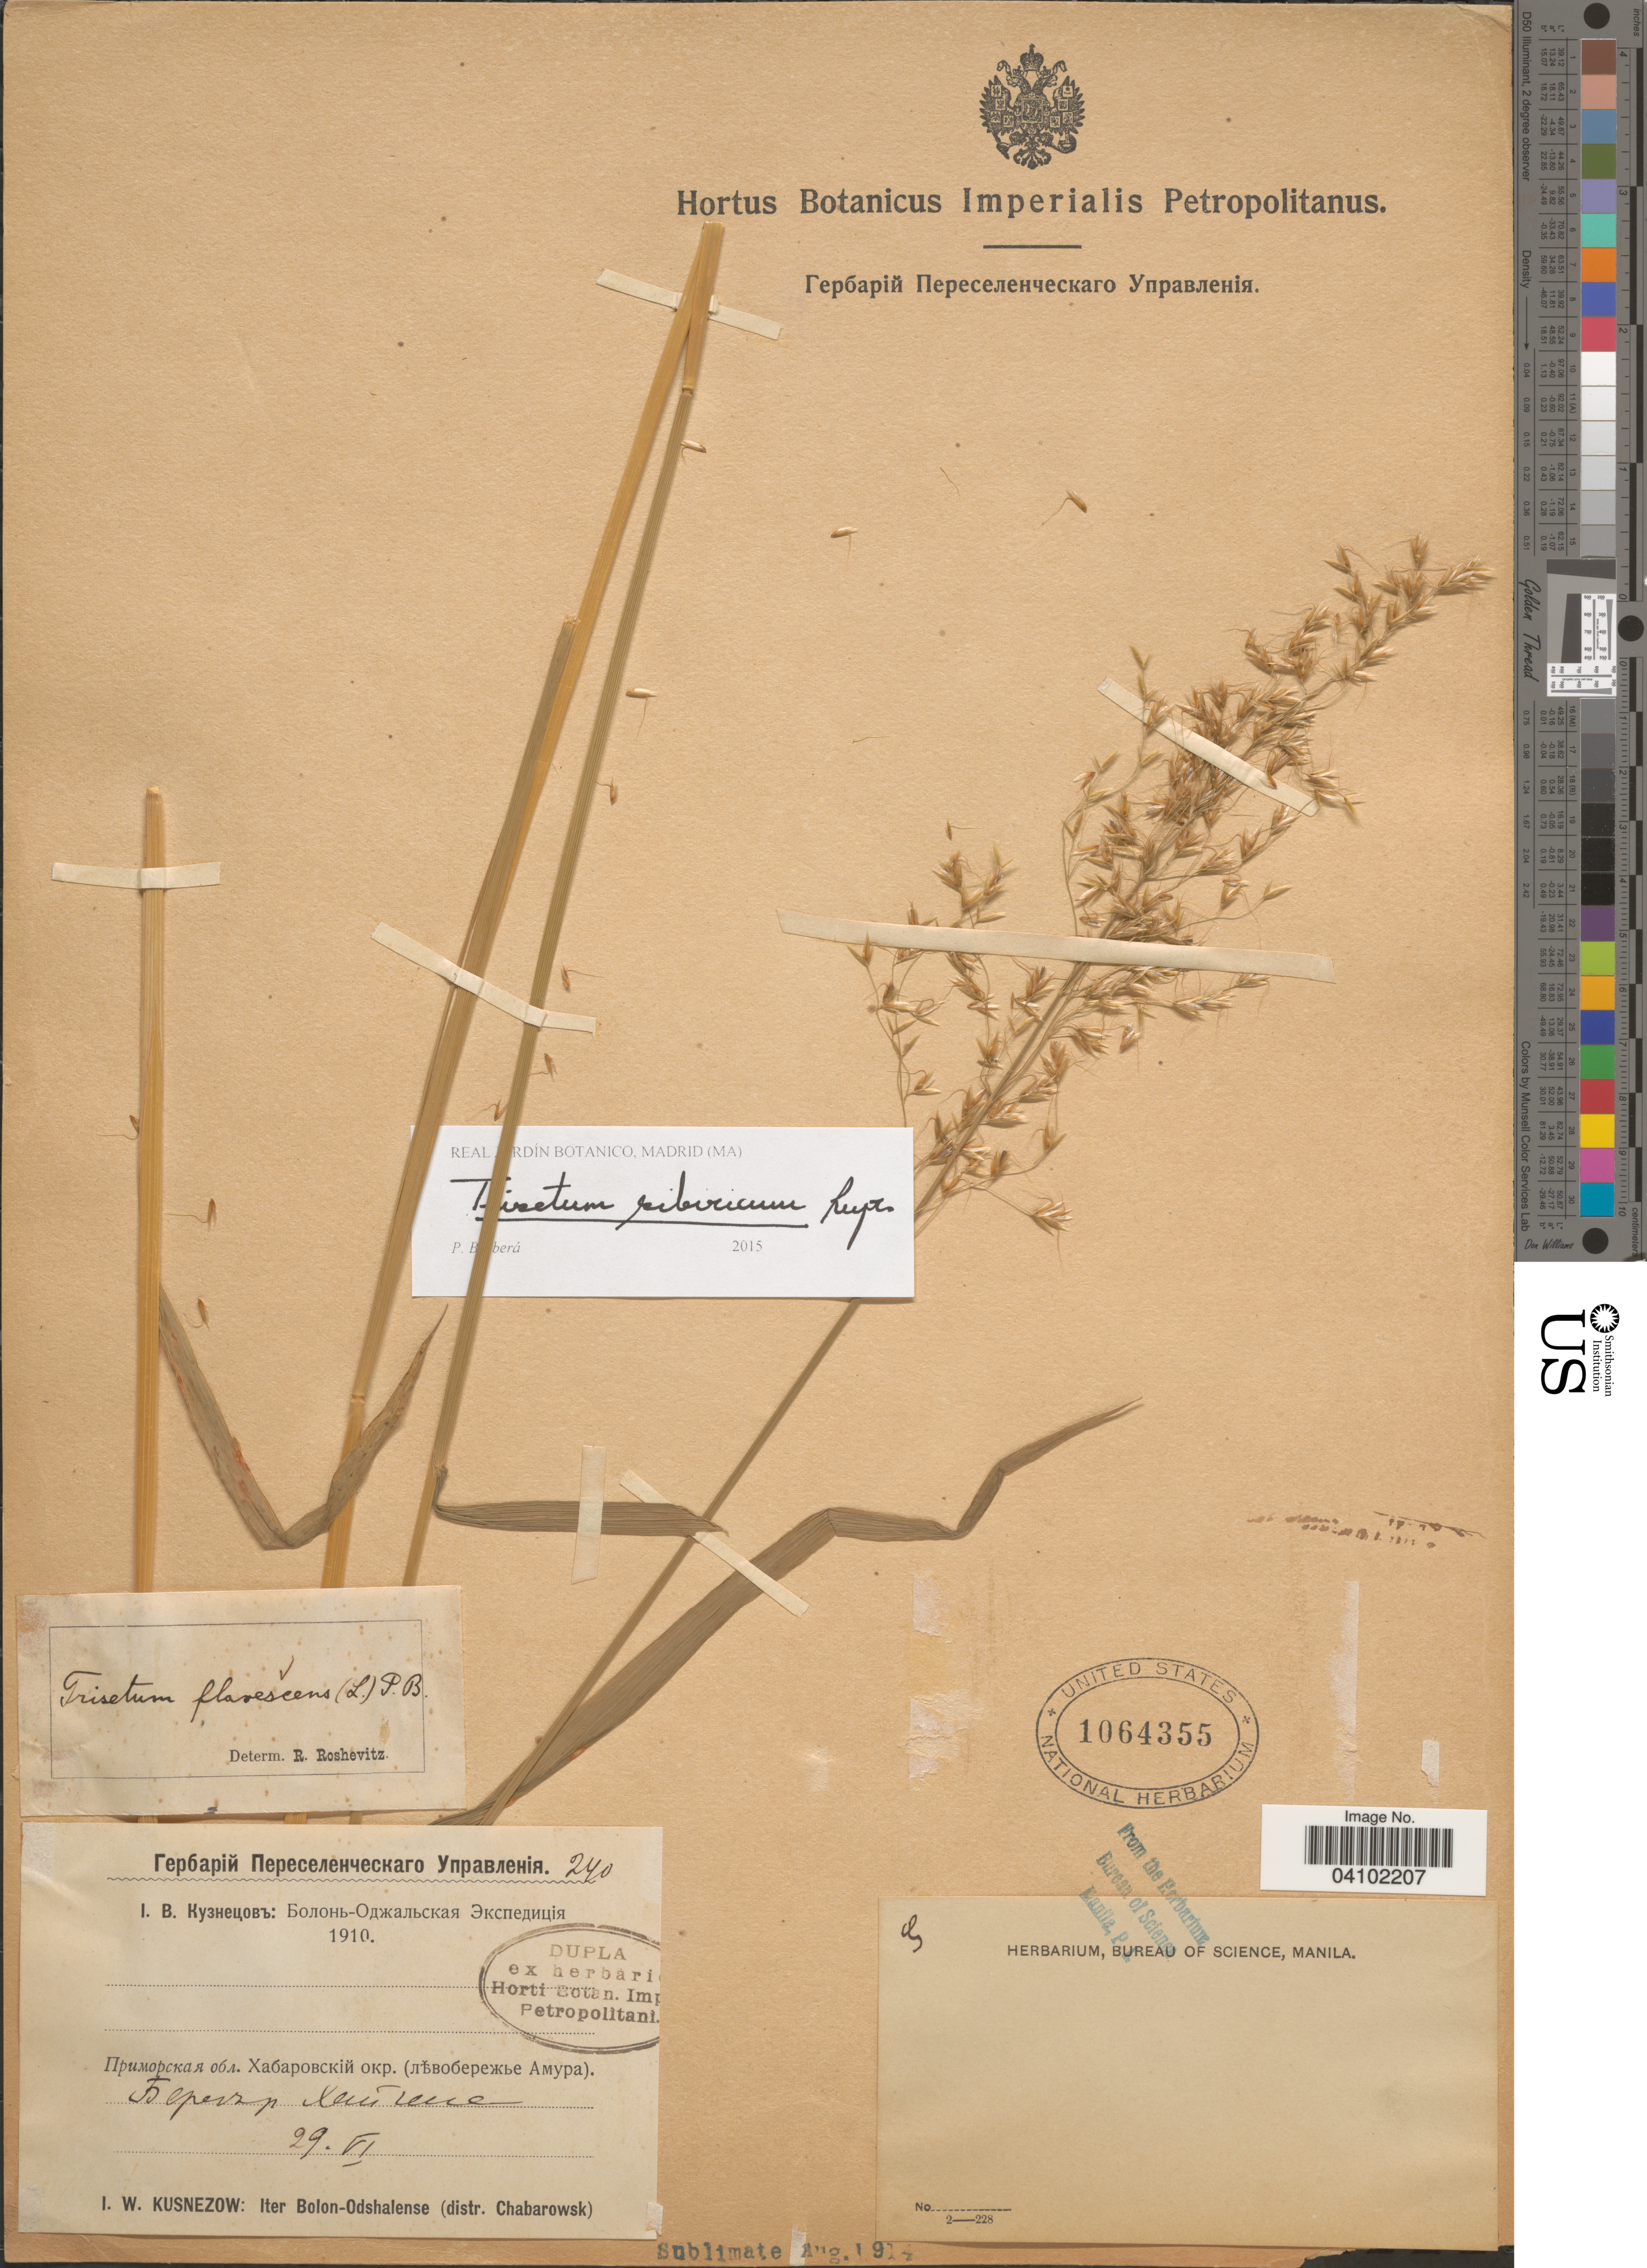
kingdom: Plantae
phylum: Tracheophyta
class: Liliopsida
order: Poales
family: Poaceae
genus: Sibirotrisetum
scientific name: Sibirotrisetum sibiricum (Rupr.) P. Barberá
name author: (Rupr.) Barberá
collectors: I. Kusnezow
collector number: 240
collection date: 1910-06-29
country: Russian Federation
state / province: Khabarovsk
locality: Iter Bolon-Odshalense (distr. Chabarowsk).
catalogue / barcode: US 1064355